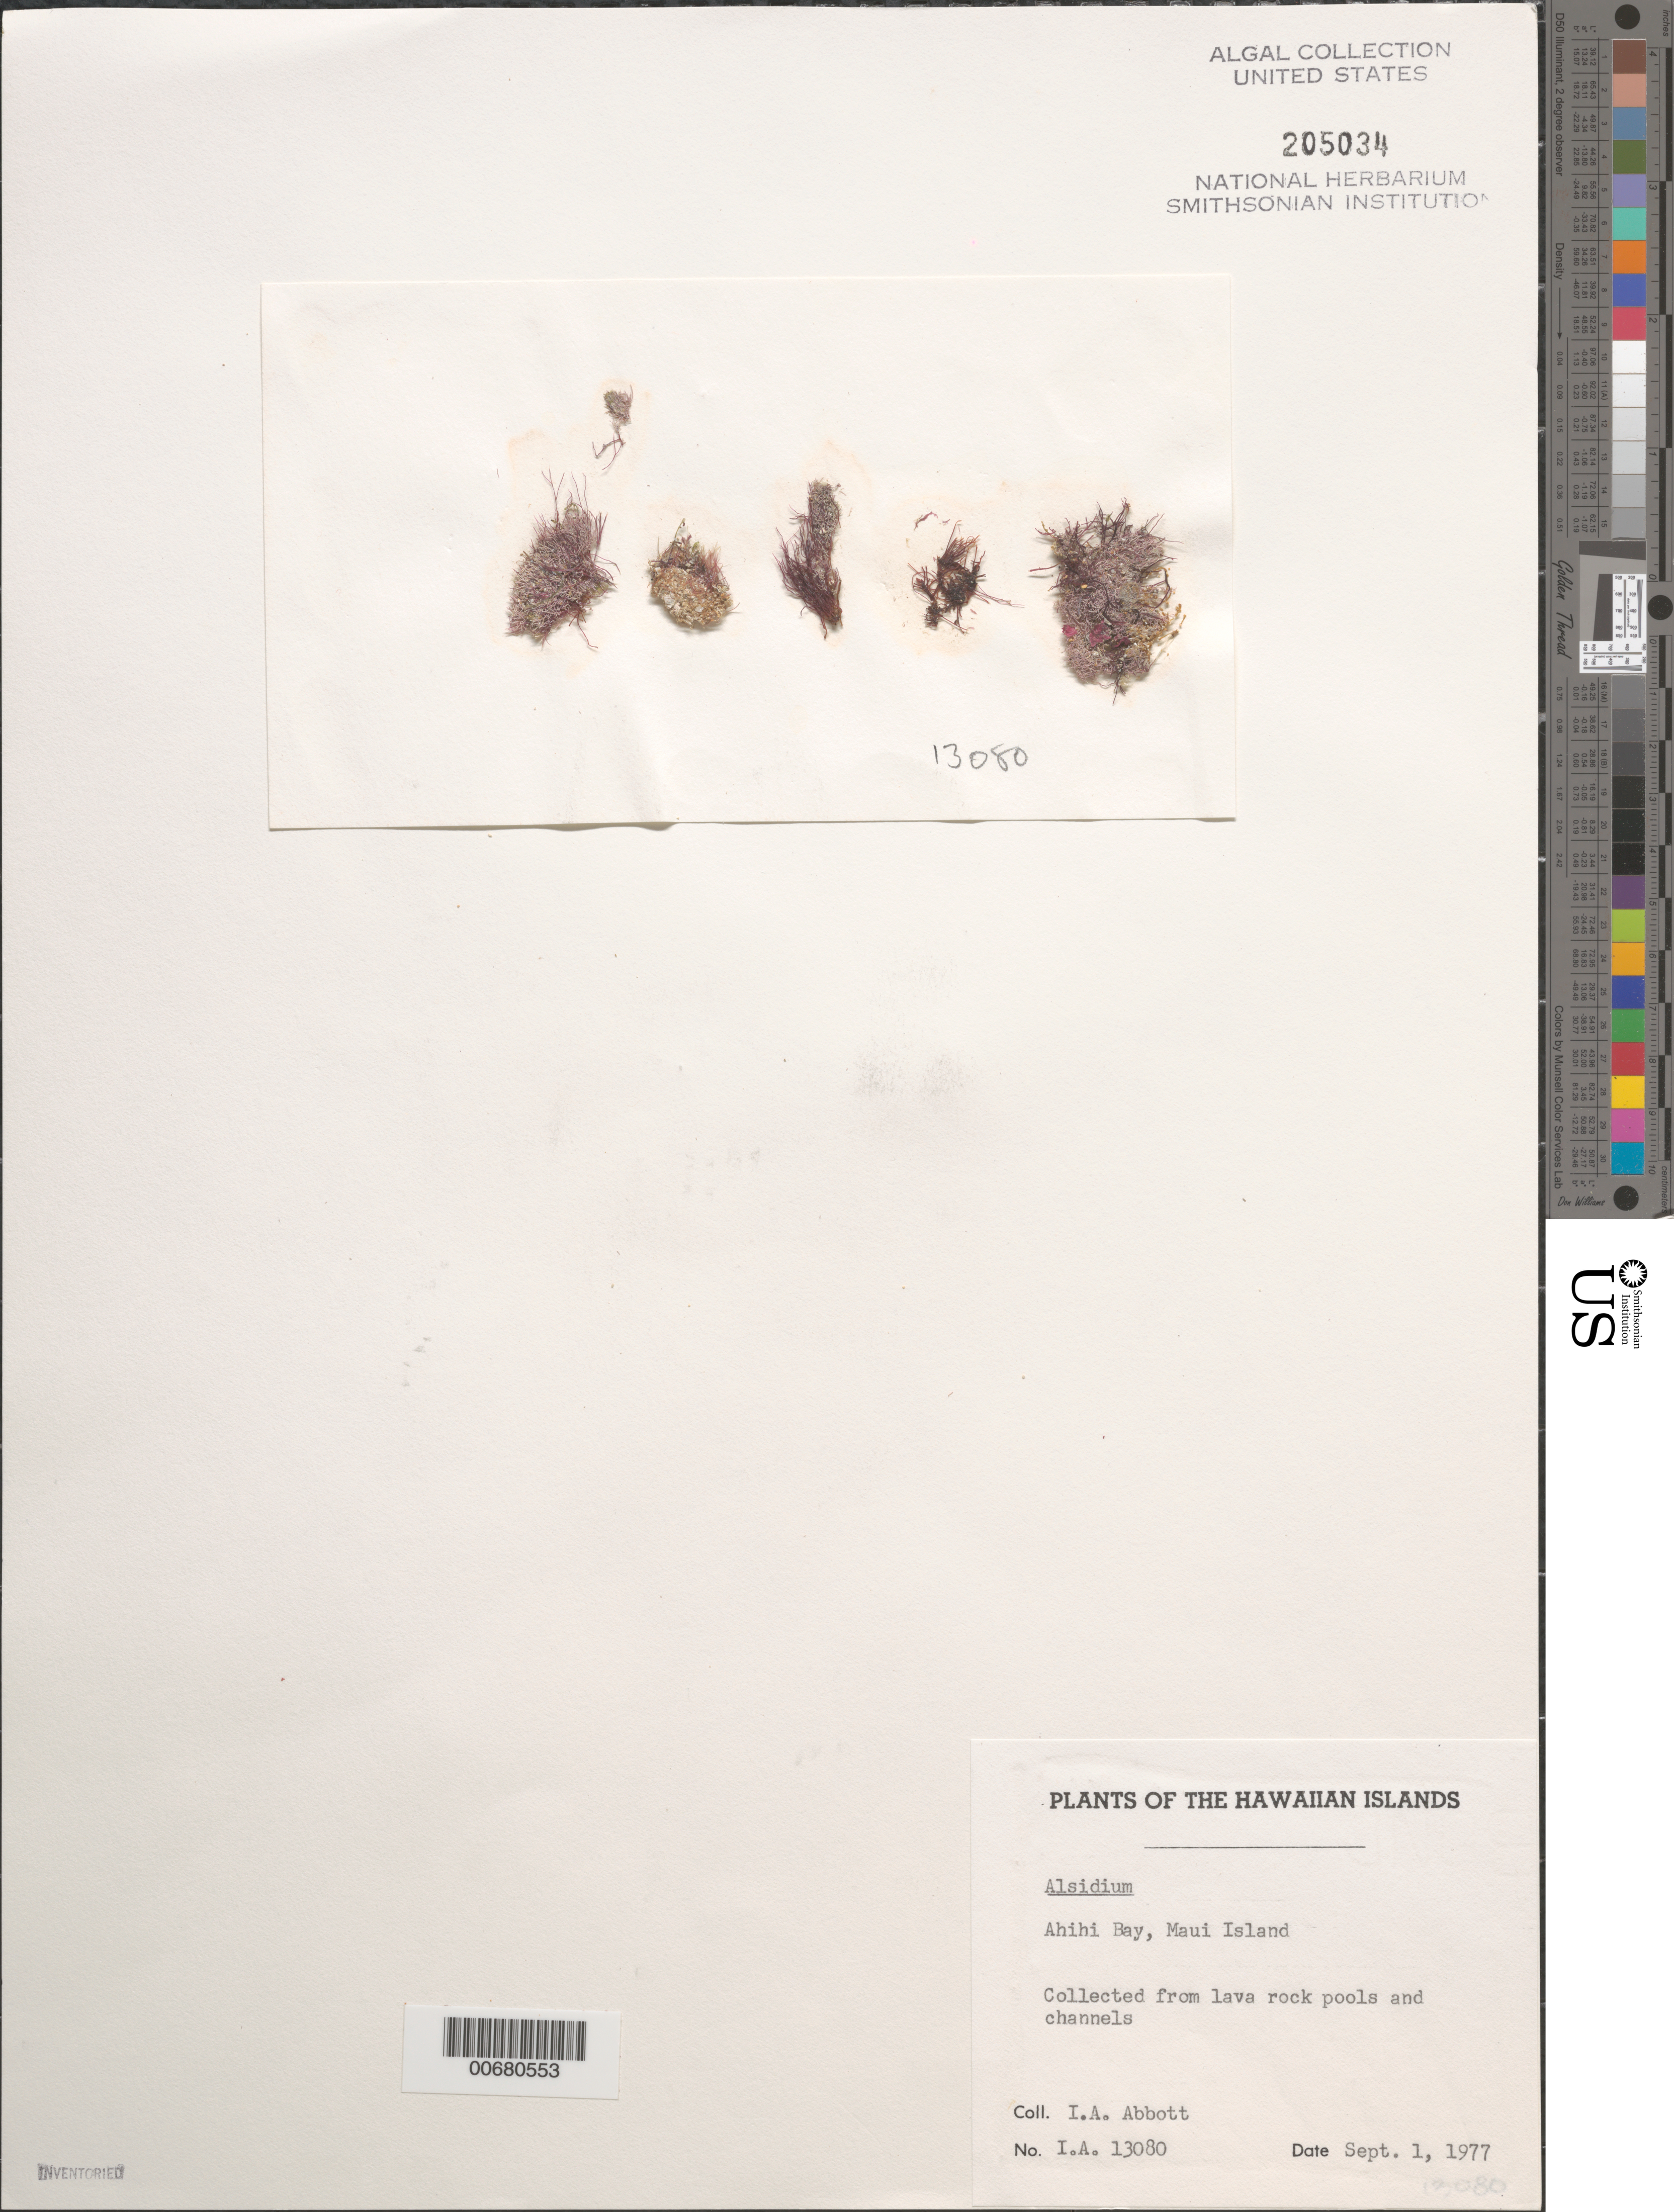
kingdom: Plantae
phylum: Rhodophyta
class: Florideophyceae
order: Ceramiales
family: Rhodomelaceae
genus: Alsidium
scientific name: Alsidium sp.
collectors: I. A. Abbott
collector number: IAA 13080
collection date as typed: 01 Sep 1977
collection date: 1977-09-01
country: United States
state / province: Hawaii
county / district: Maui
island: Maui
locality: Ahihi Bay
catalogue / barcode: US 205034